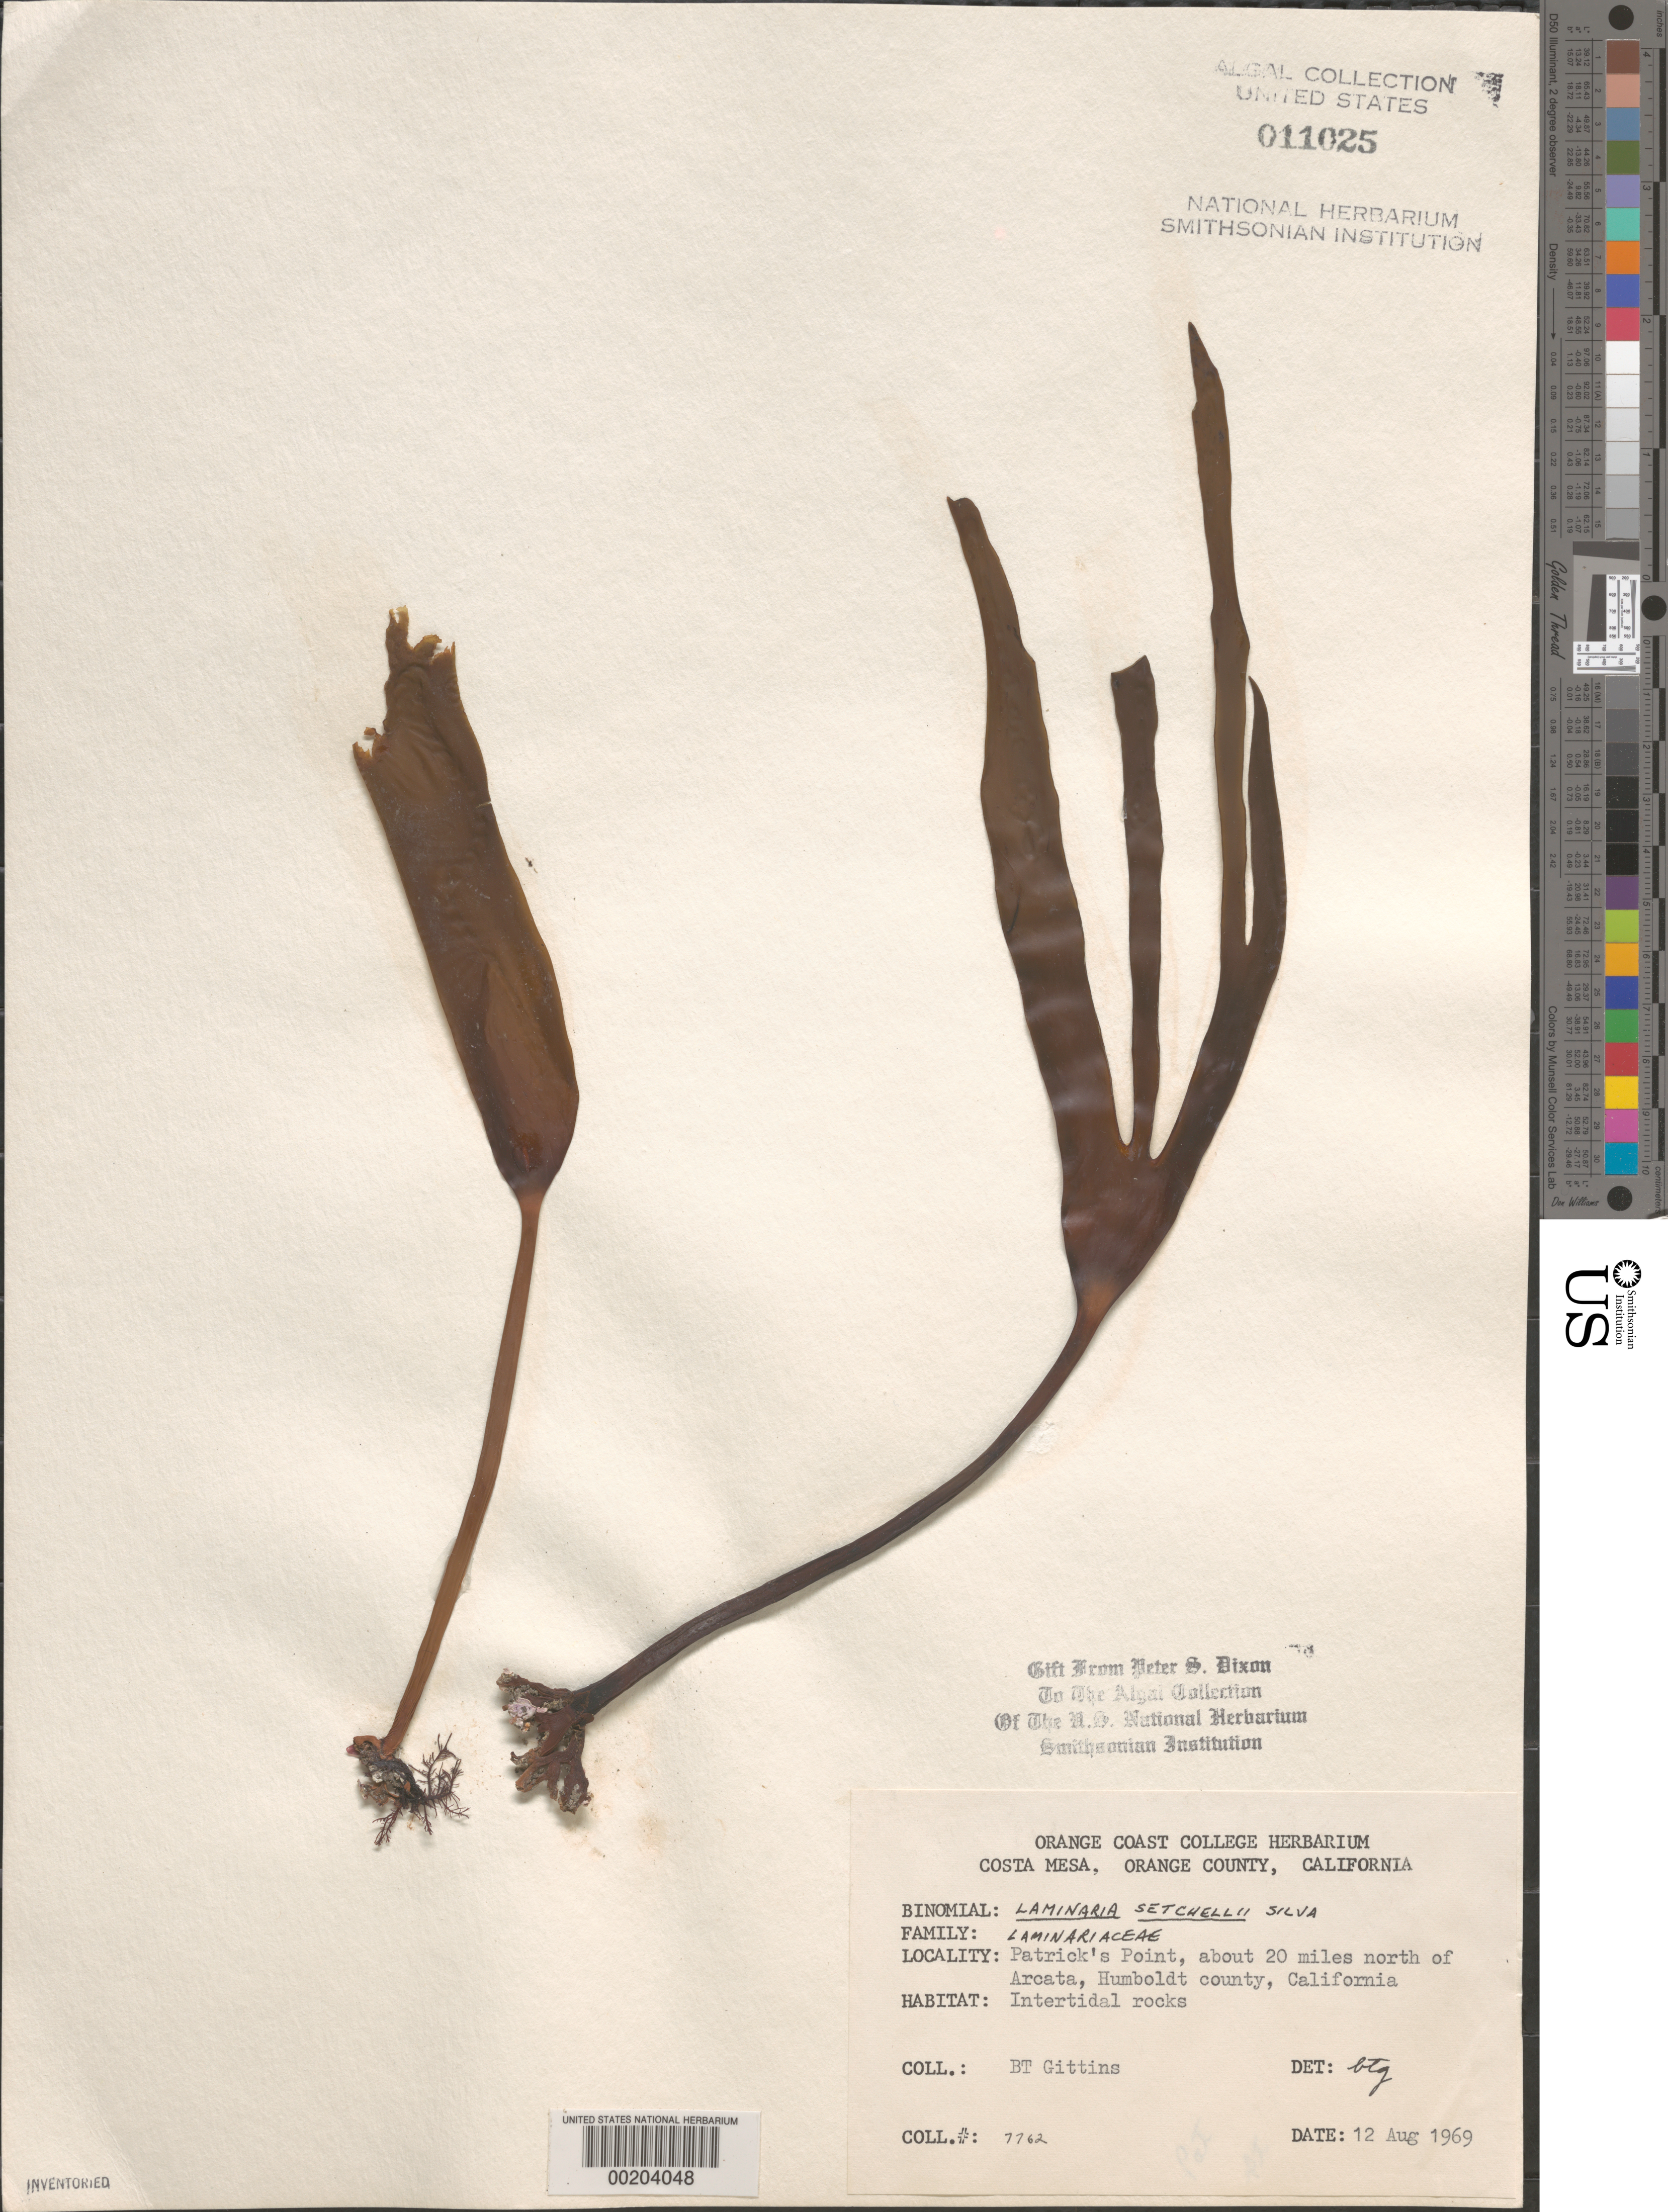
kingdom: Chromista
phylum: Ochrophyta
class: Phaeophyceae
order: Laminariales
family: Laminariaceae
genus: Laminaria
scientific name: Laminaria setchellii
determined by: Gittins, B. T.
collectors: B. Gittins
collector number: Btg 7762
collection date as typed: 12 Aug 1969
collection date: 1969-08-12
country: United States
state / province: California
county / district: Humboldt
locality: Patrick's Point, ca. 20 miles sorth of Arcata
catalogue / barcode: US 11025